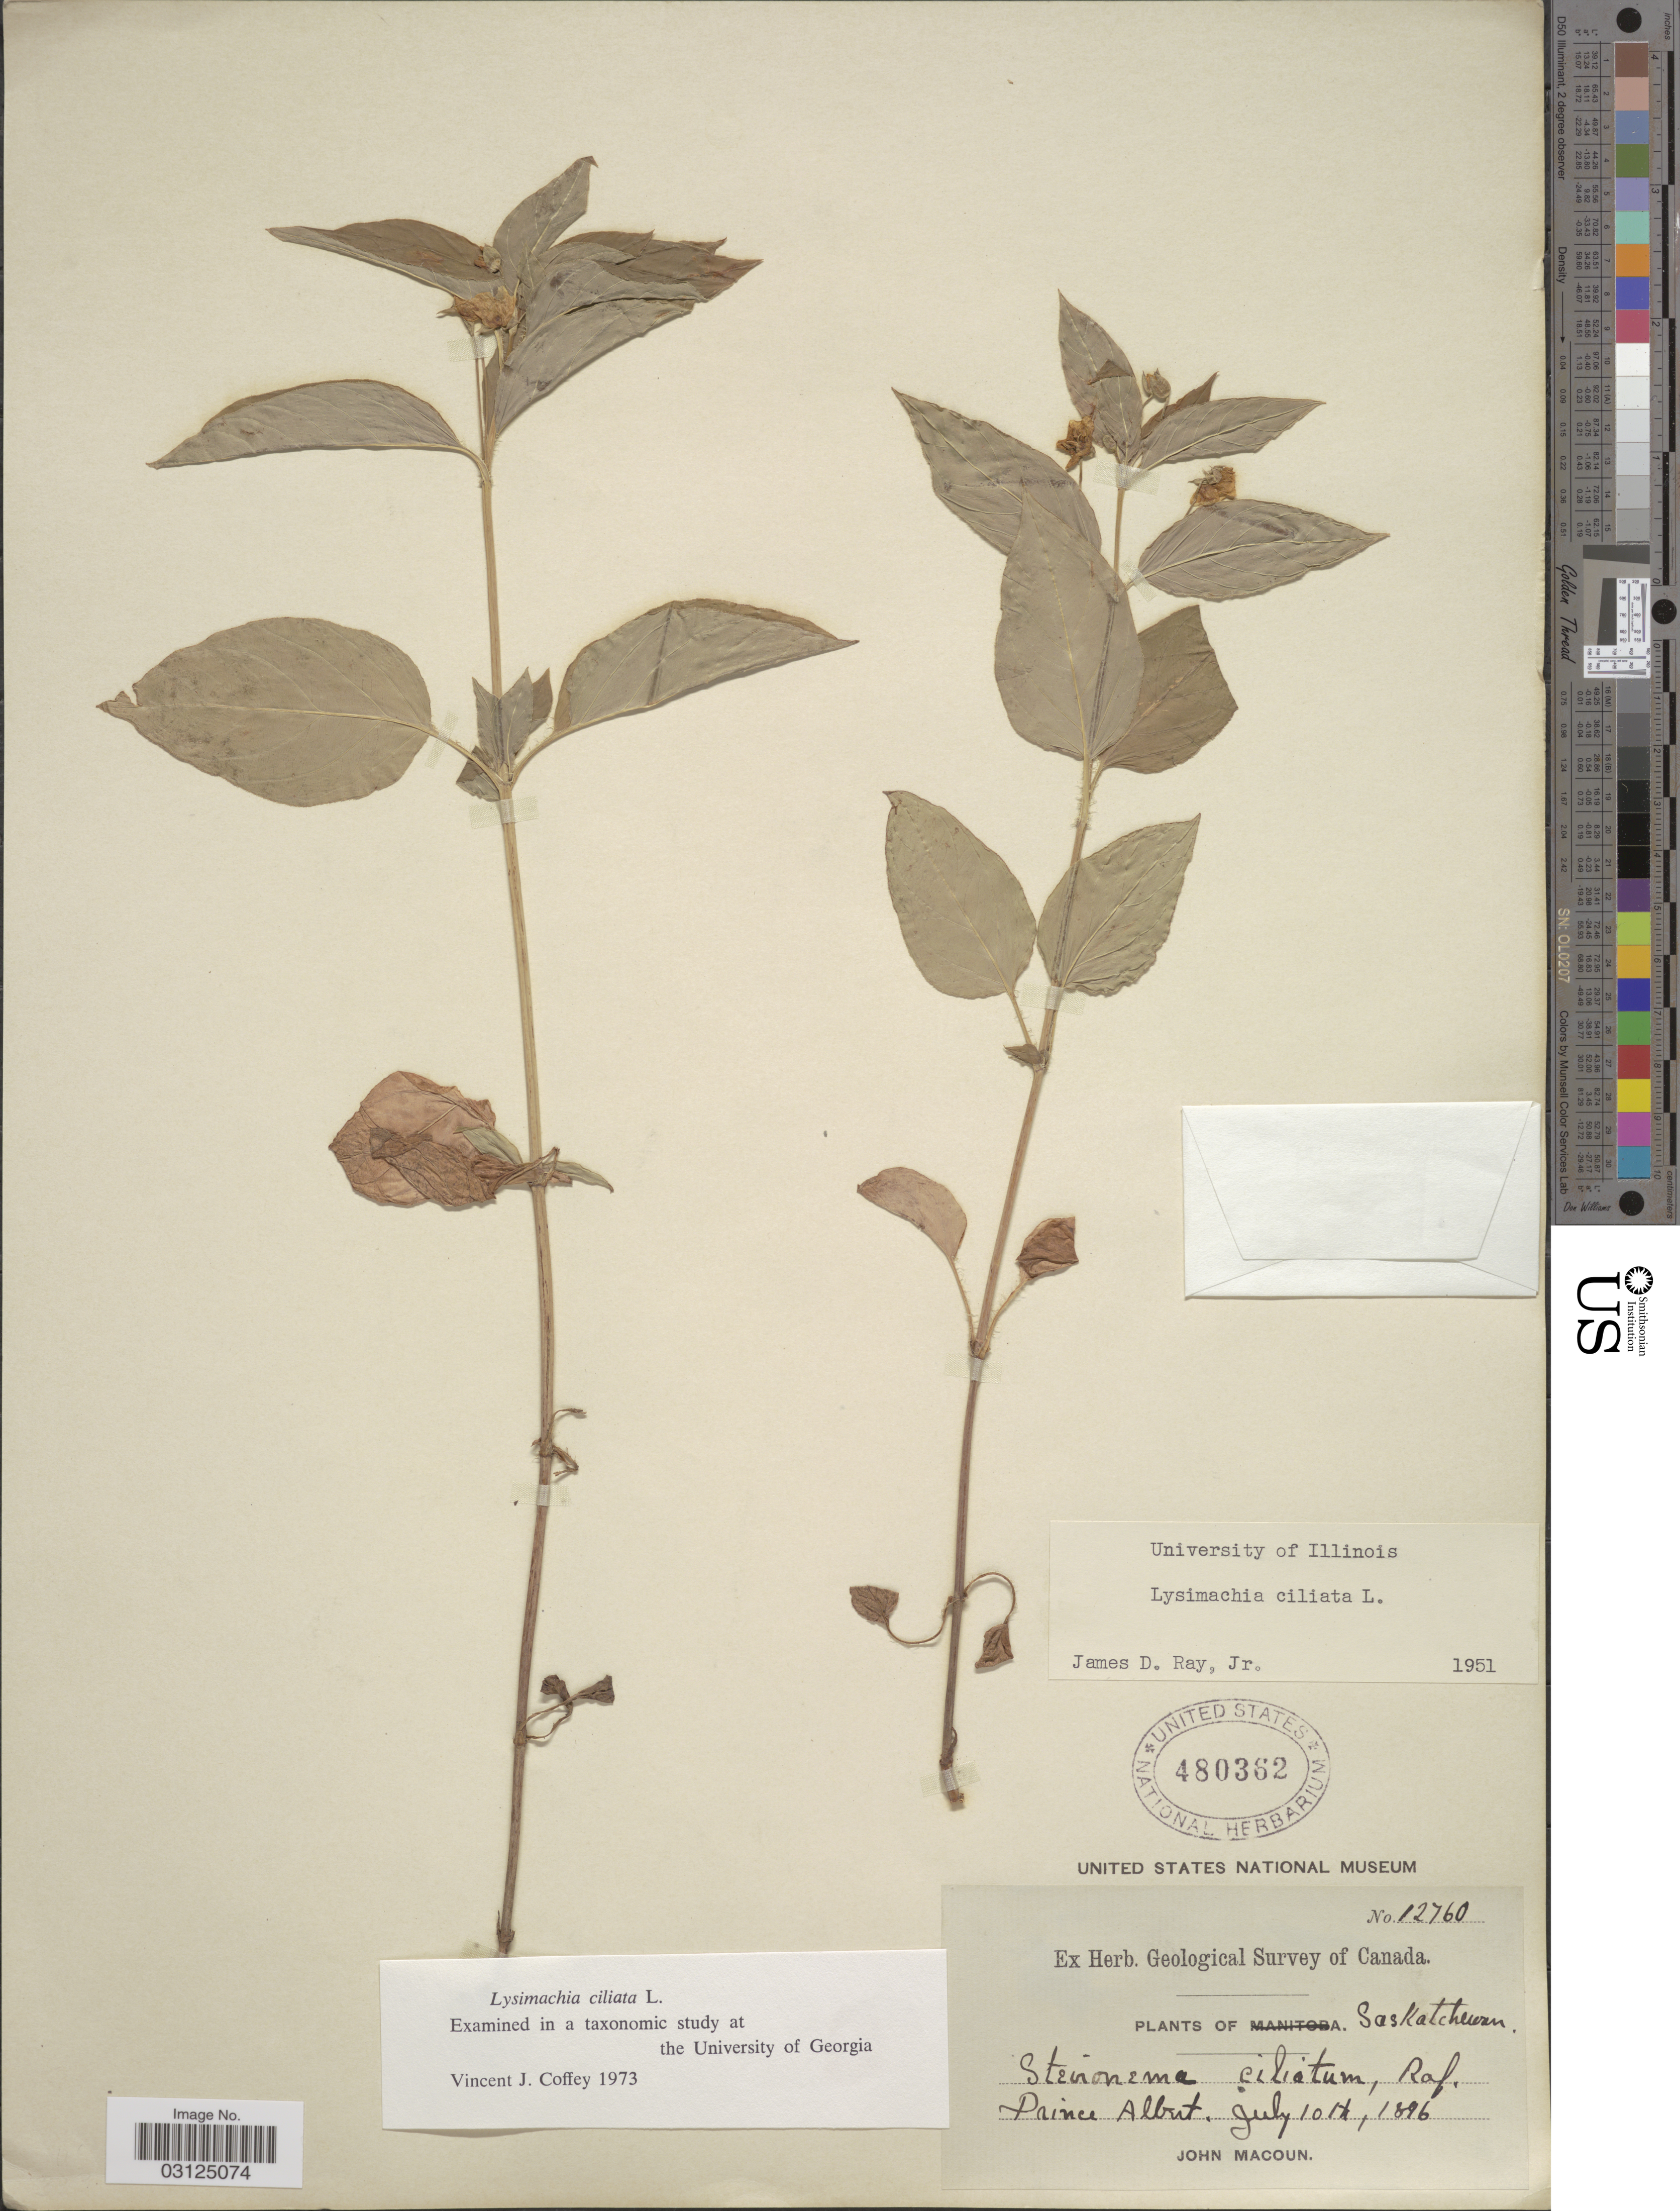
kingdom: Plantae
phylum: Tracheophyta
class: Magnoliopsida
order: Ericales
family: Primulaceae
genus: Lysimachia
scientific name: Lysimachia ciliata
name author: L.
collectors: J. Macoun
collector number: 12760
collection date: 1896-07-10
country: Canada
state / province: Saskatchewan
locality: Prince Albert.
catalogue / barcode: US 480362